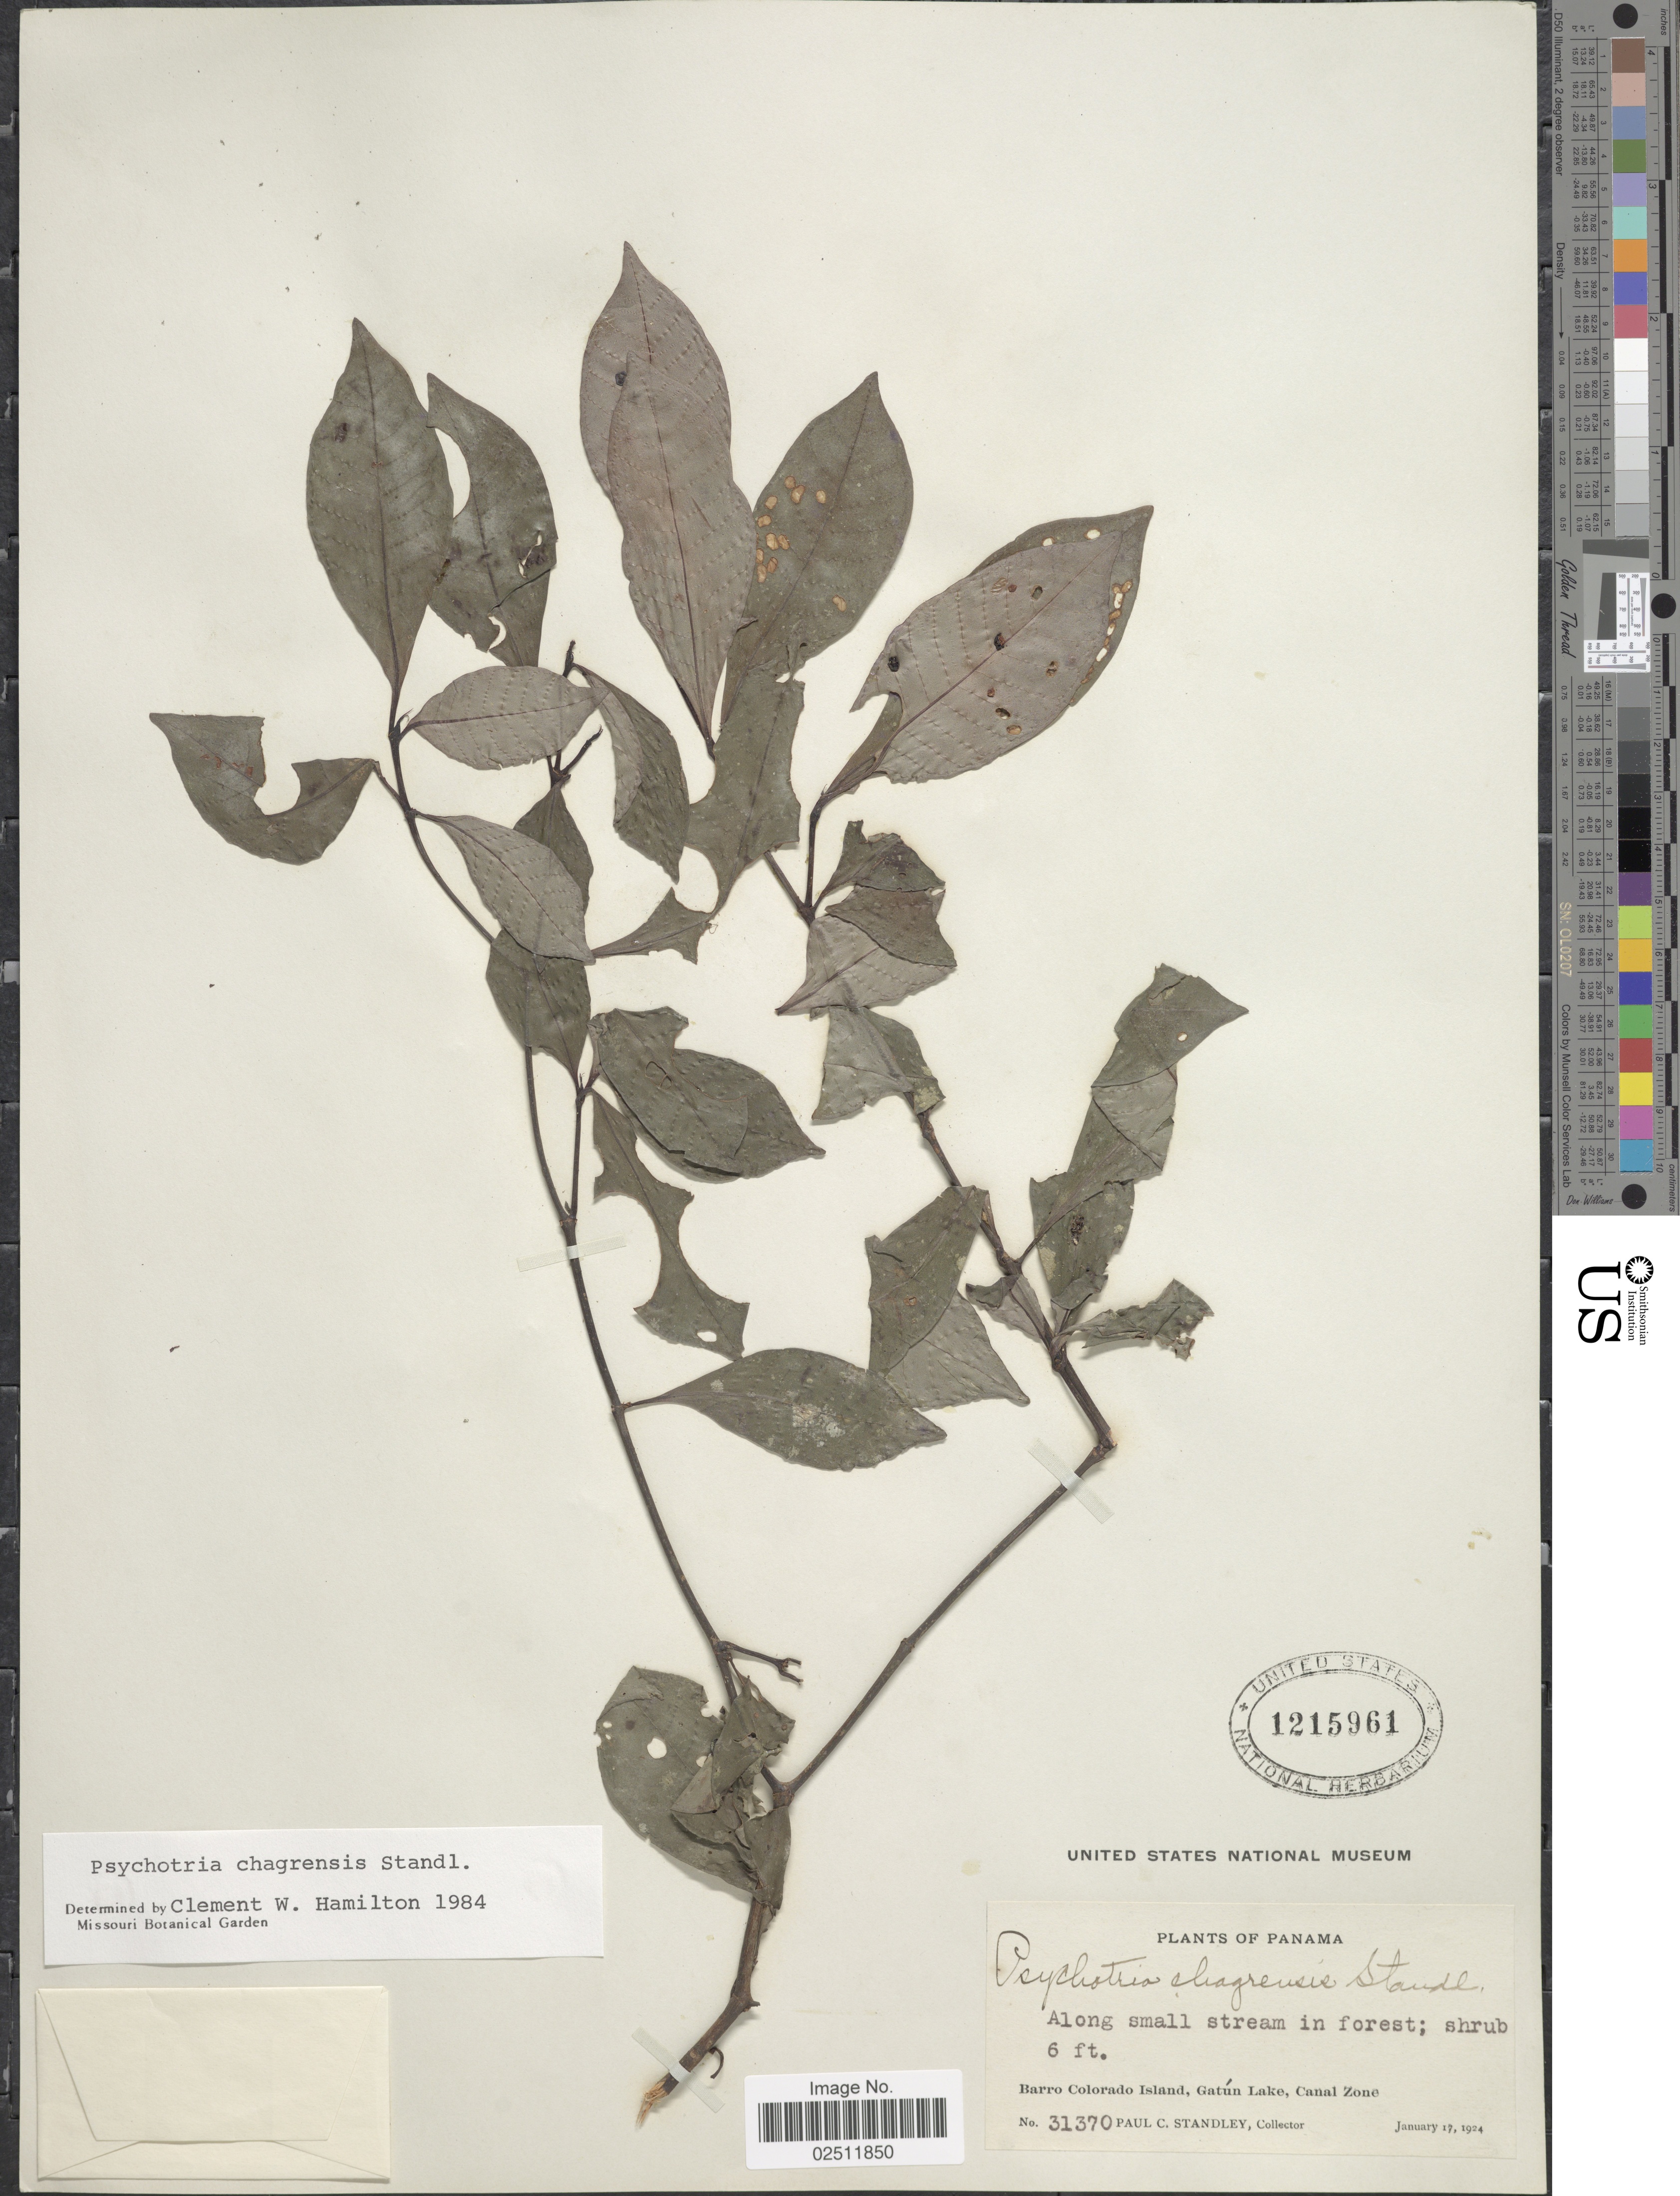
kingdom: Plantae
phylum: Tracheophyta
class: Magnoliopsida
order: Gentianales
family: Rubiaceae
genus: Psychotria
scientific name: Psychotria chagrensis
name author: Standl.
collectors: P. C. Standley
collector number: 31370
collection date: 1924-01-17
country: Panama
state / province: Panamá Oeste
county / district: Canal Zone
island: Barro Colorado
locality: Barro Colorado Island, Gatún Lake, Canal Zone.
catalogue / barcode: US 1215961